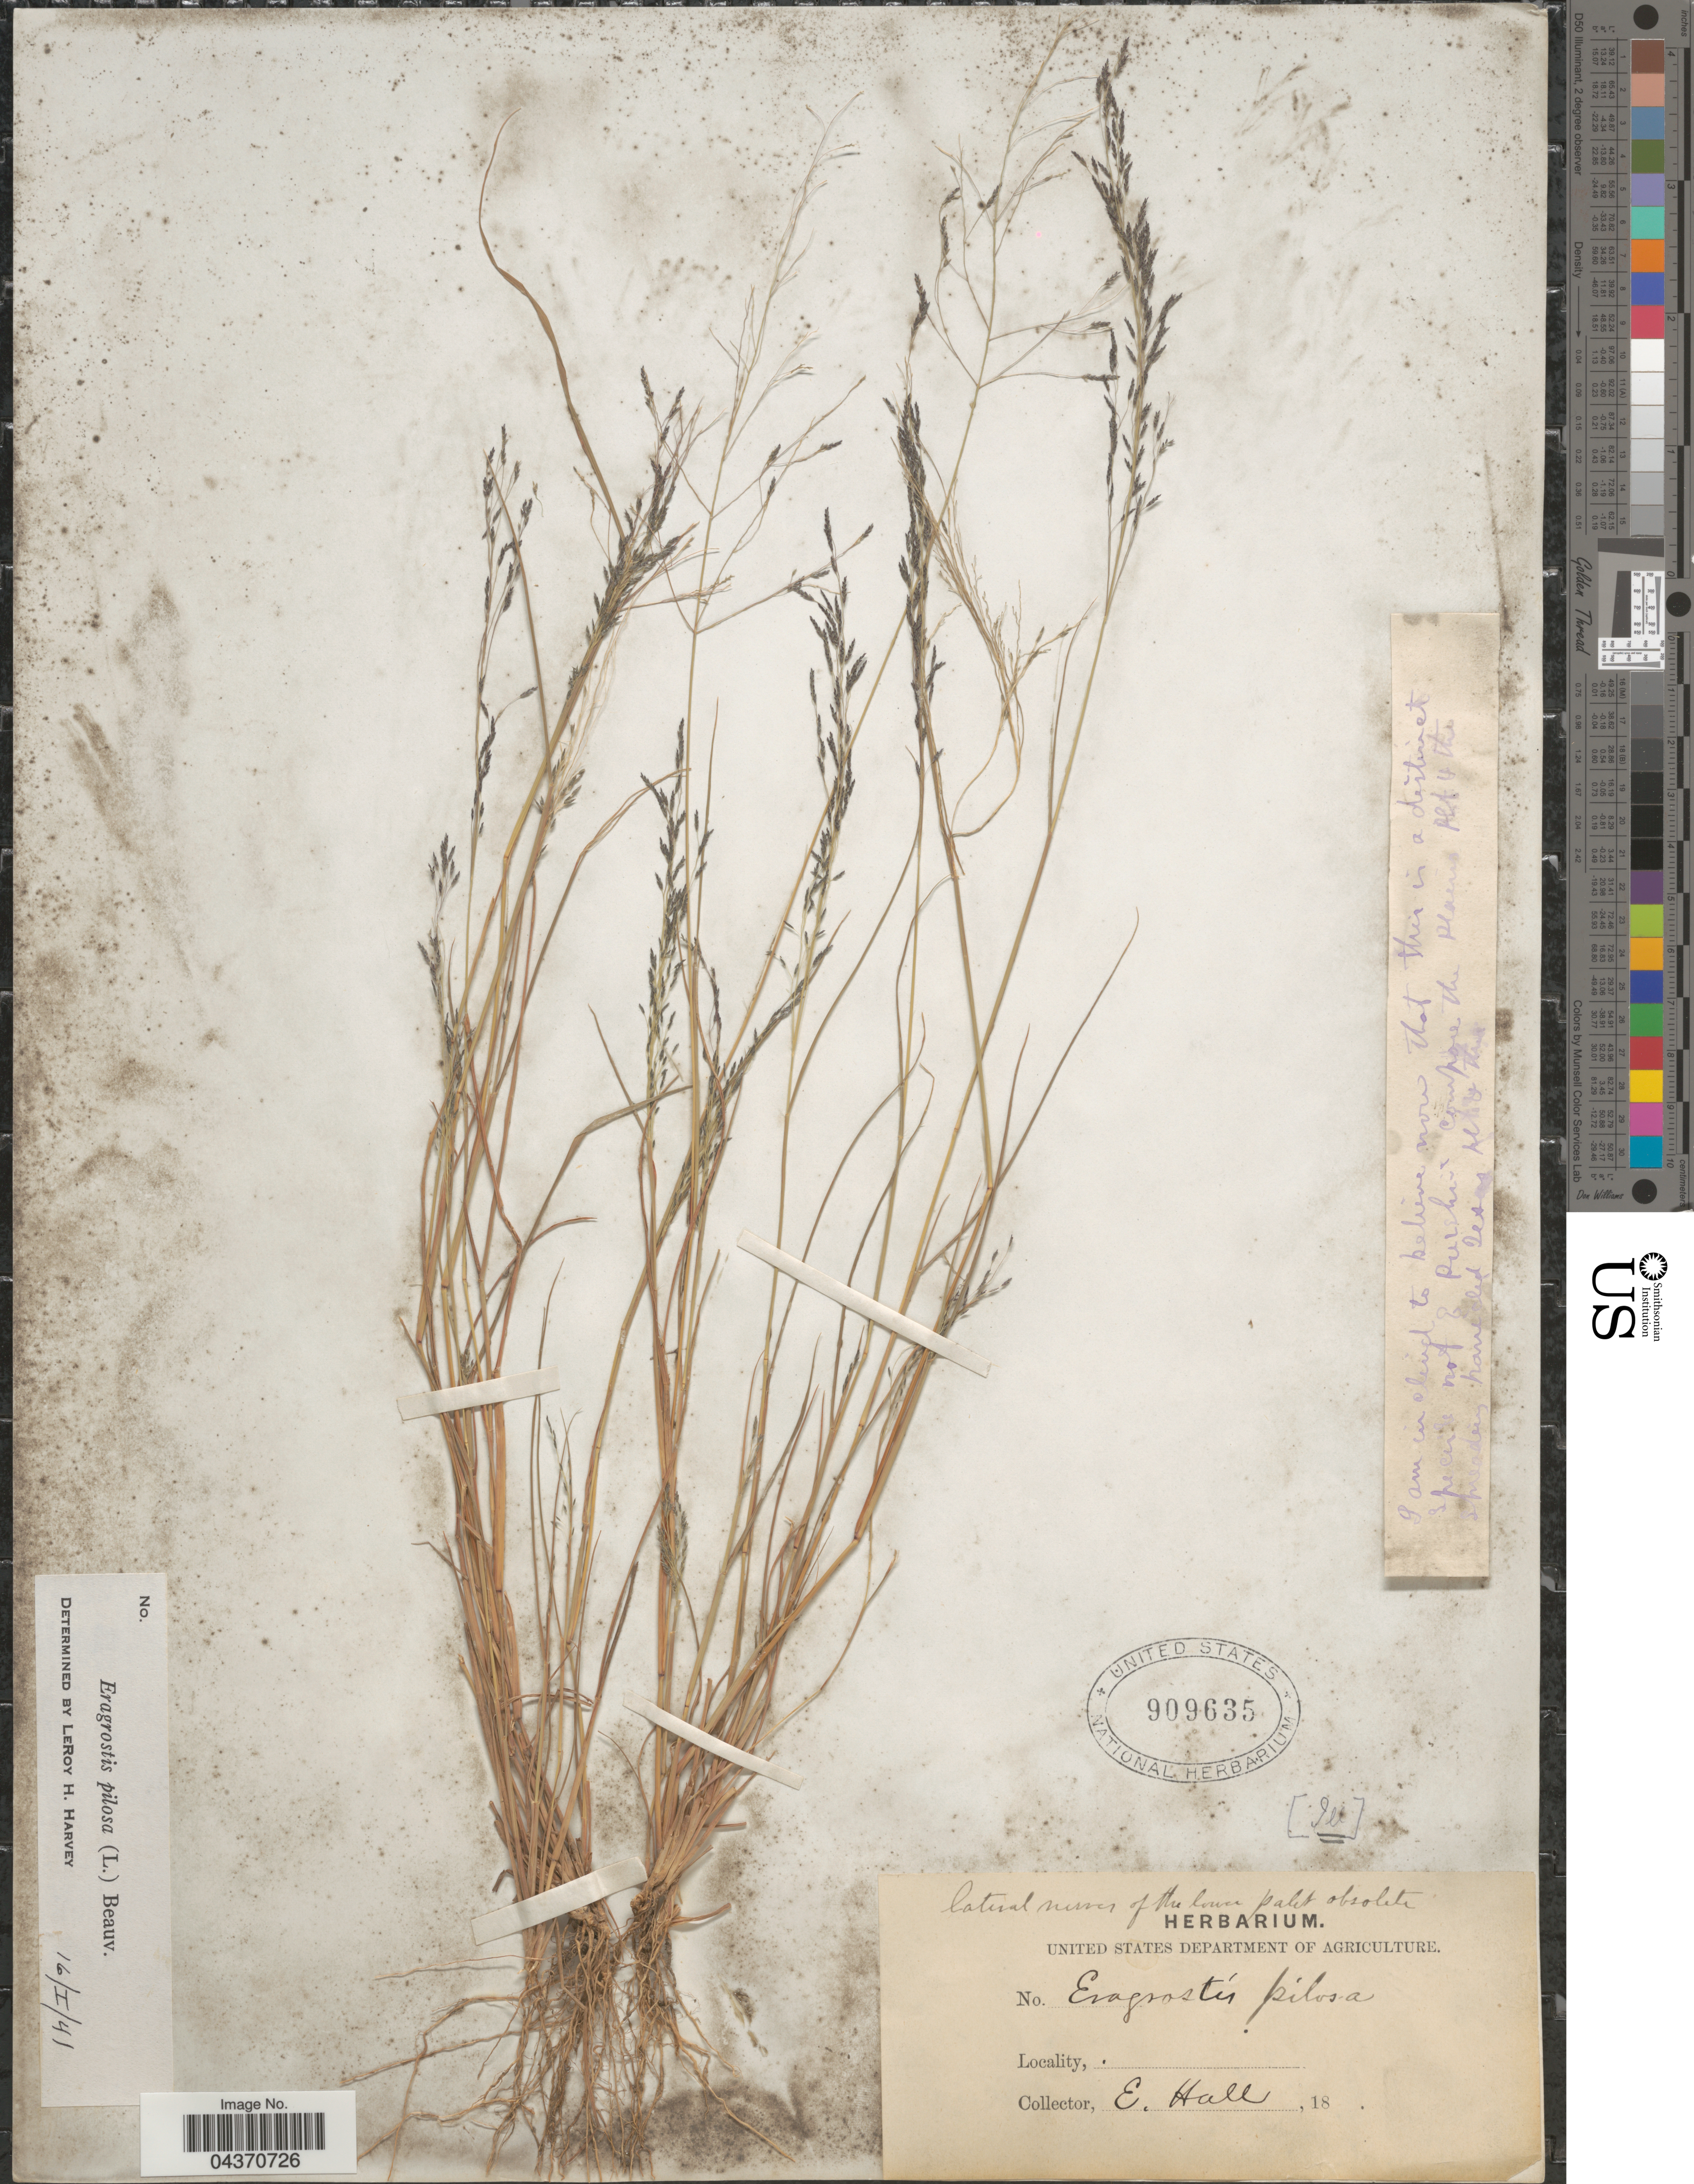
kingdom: Plantae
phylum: Tracheophyta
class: Liliopsida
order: Poales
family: Poaceae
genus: Eragrostis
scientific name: Eragrostis pilosa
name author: (L.) P. Beauv.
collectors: E. Hall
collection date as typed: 18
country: United States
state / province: Illinois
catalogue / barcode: US 909635